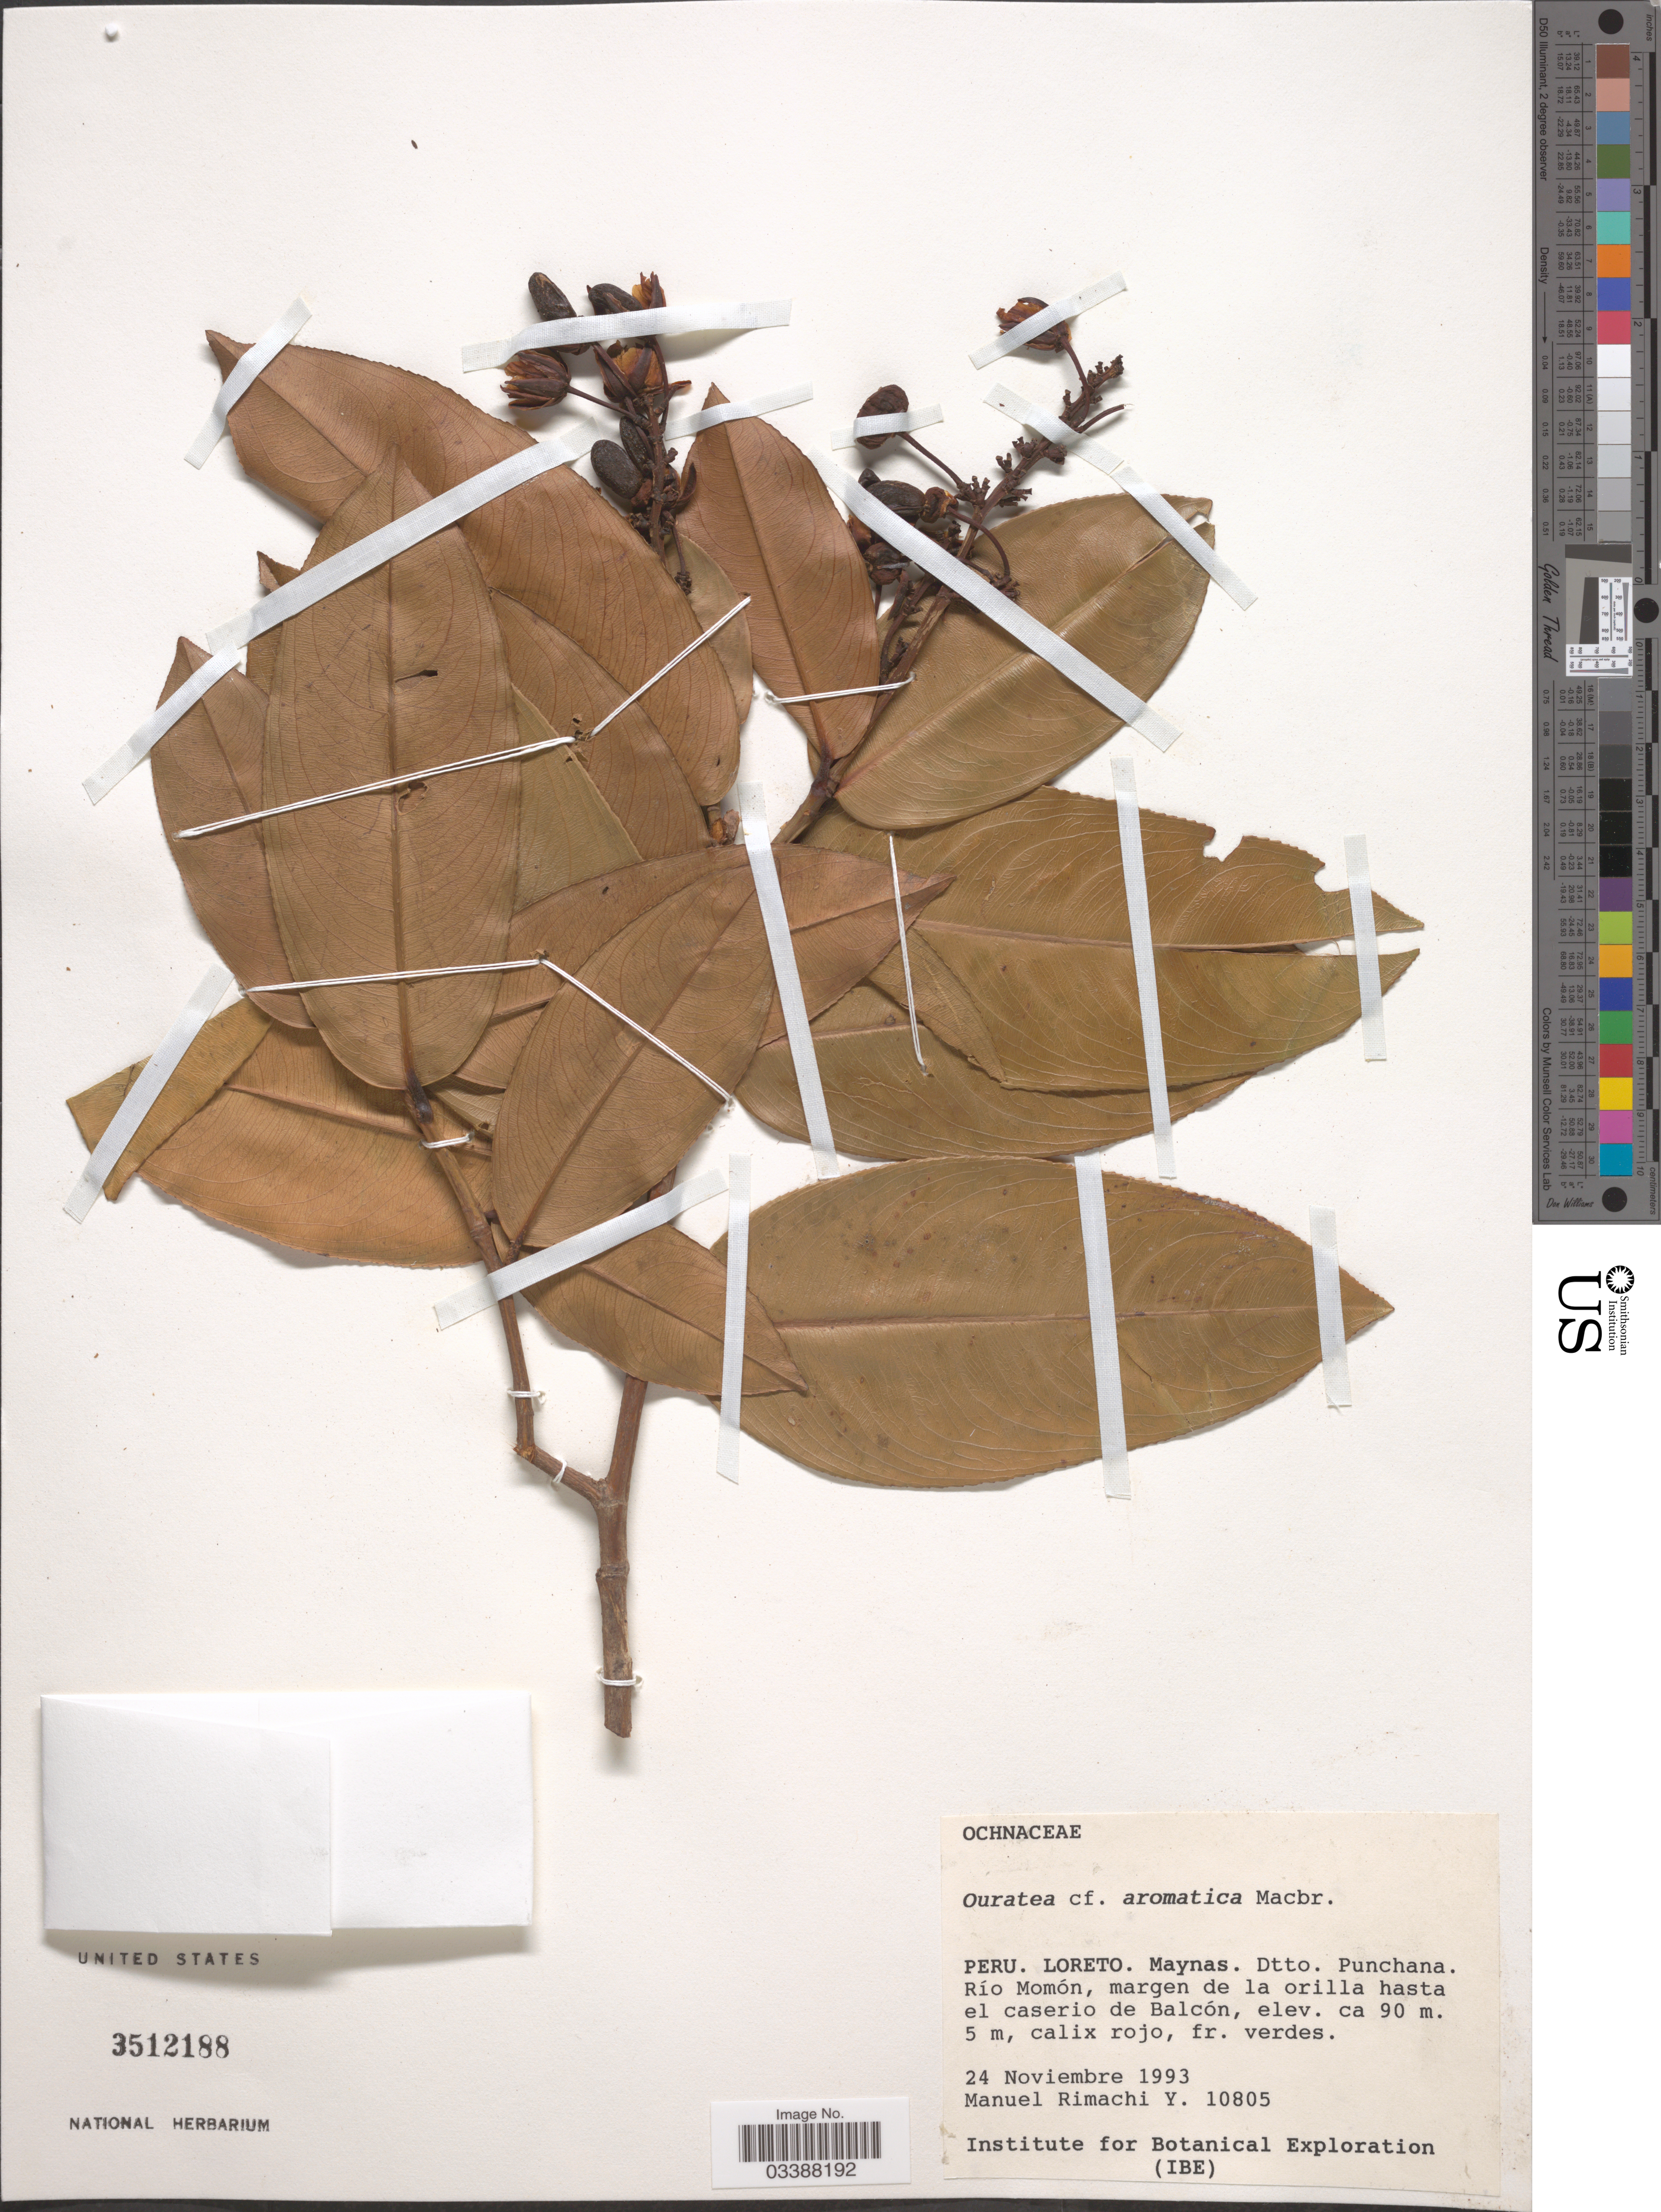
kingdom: Plantae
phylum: Tracheophyta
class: Magnoliopsida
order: Malpighiales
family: Ochnaceae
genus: Ouratea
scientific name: Ouratea aromatica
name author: J.F. Macbr.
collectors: M. Rimachi Y.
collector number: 10805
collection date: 1993-11-24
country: Peru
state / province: Loreto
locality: Maynas. Dtto. Punchana. Río Momón, margen de la orilla hasta el caserio de Balcón.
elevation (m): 90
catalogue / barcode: US 3512188